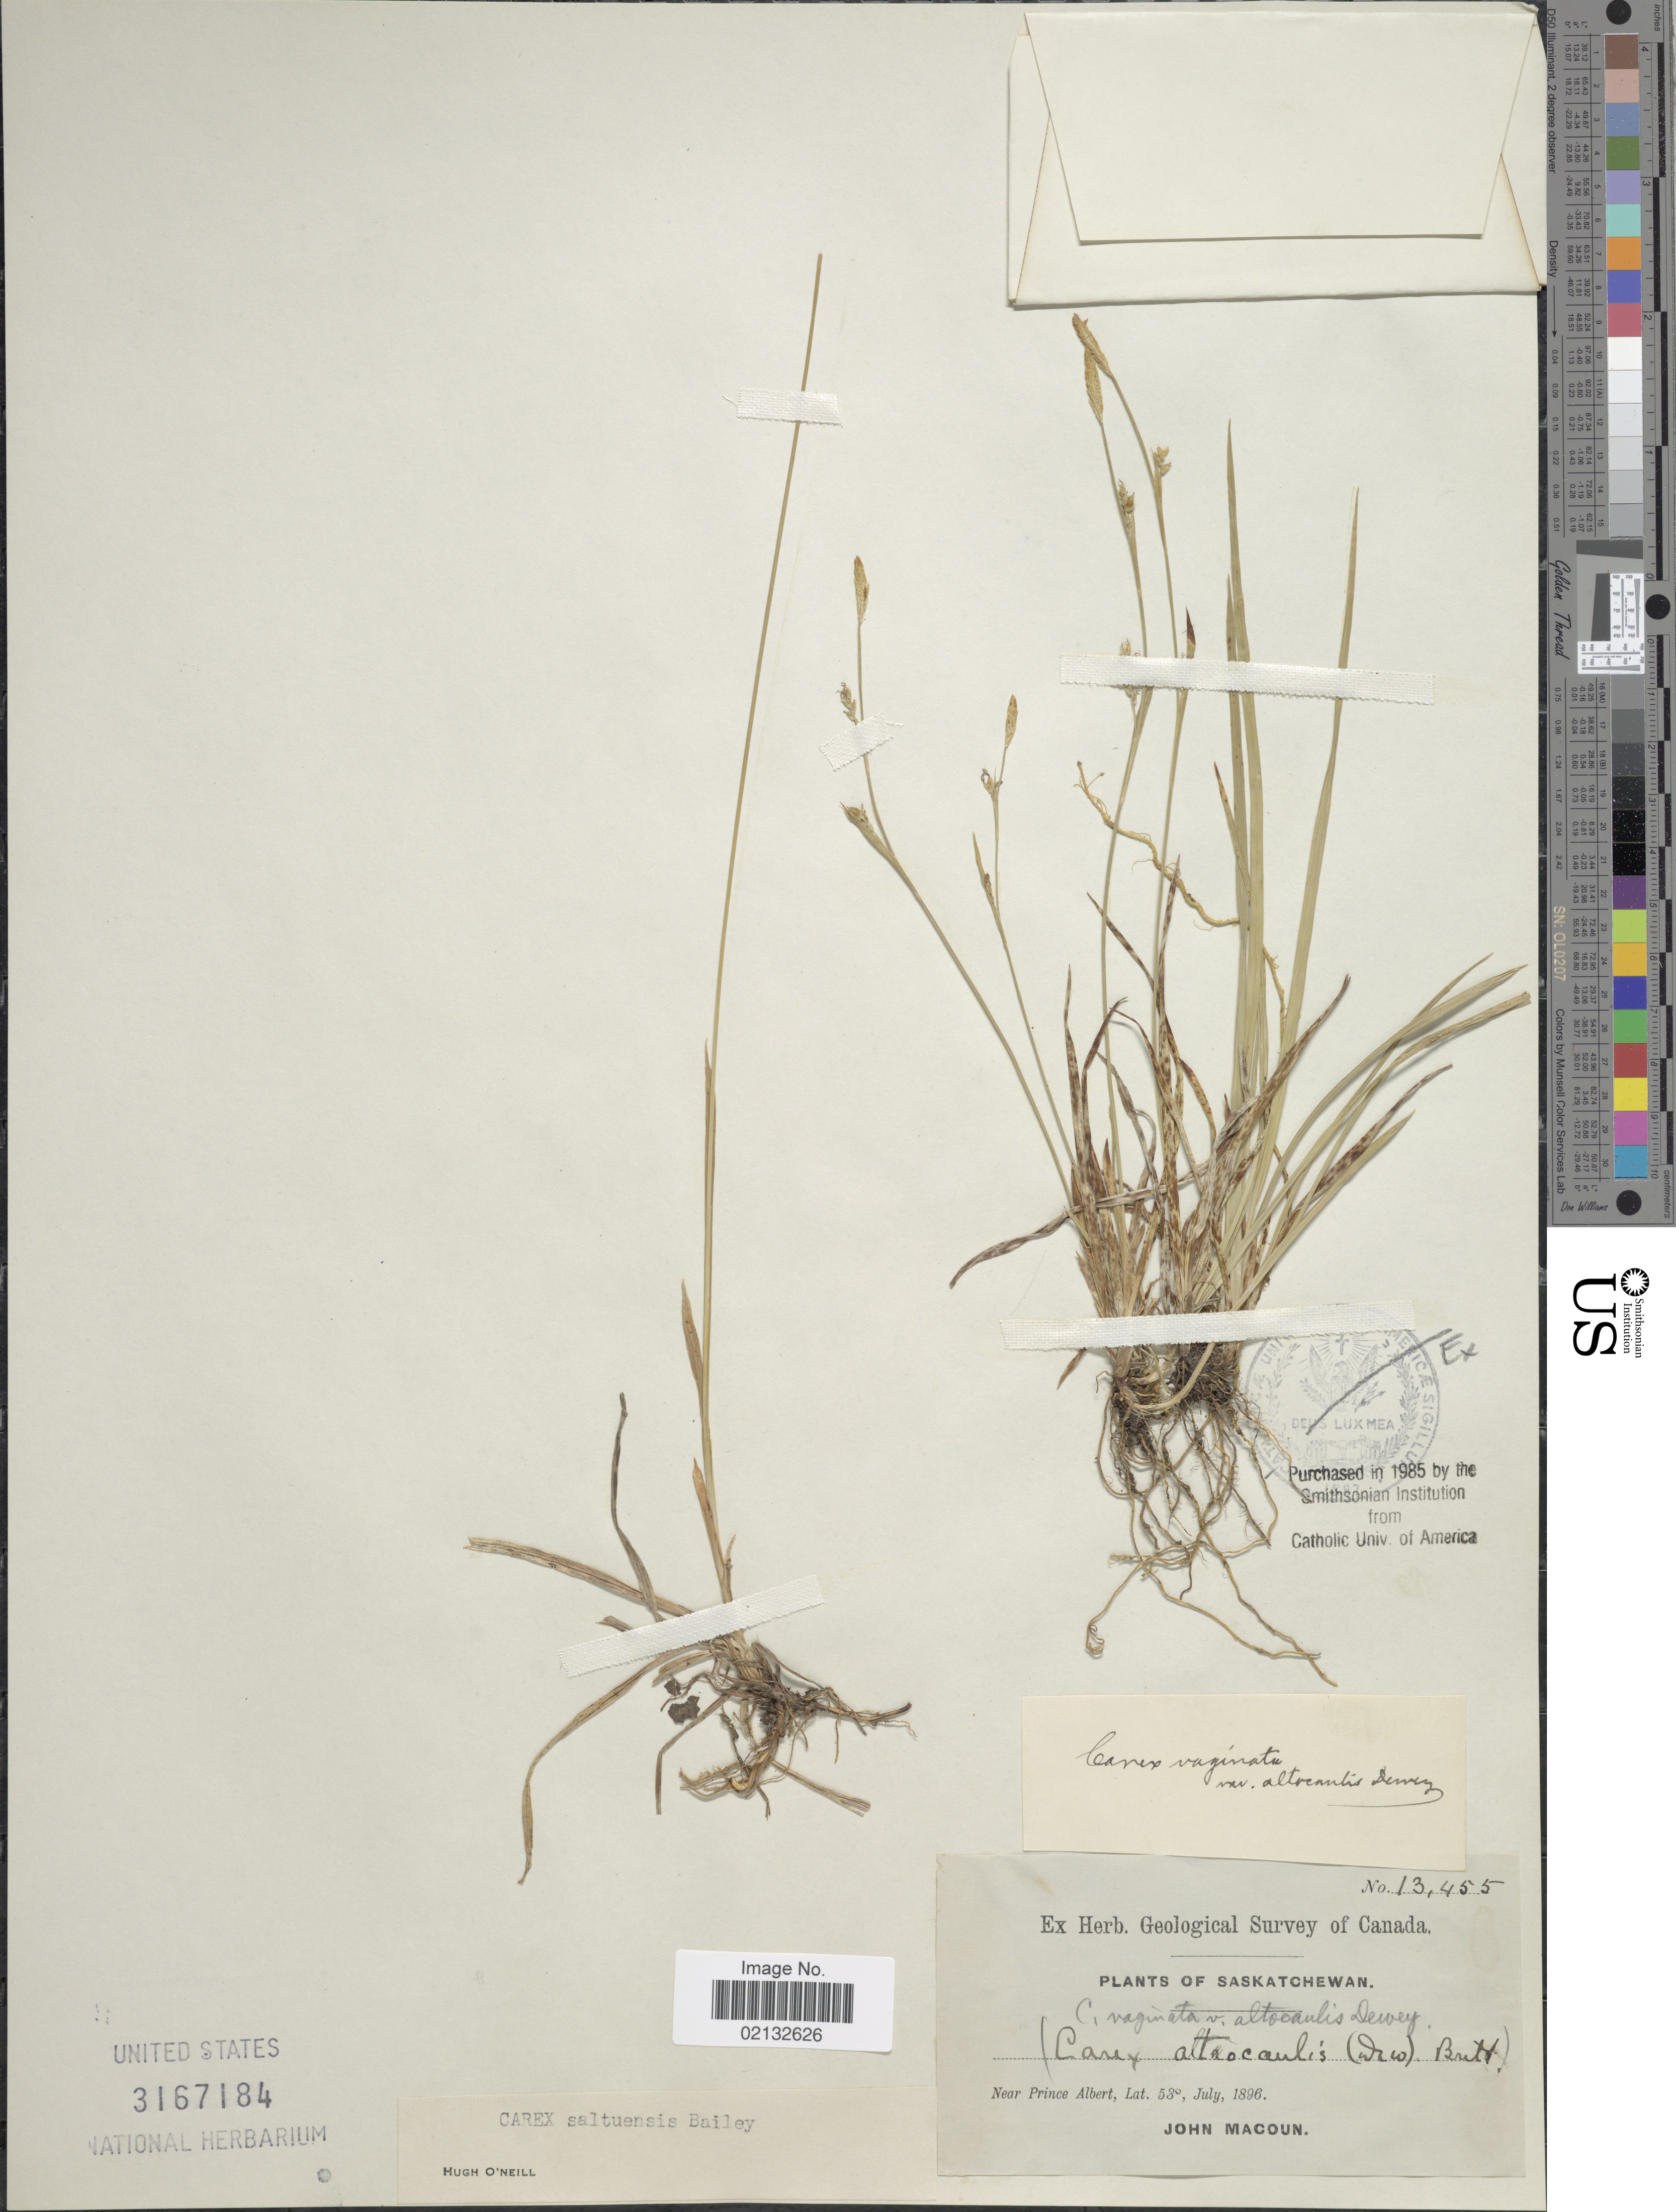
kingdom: Plantae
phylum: Tracheophyta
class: Liliopsida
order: Poales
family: Cyperaceae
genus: Carex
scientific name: Carex vaginata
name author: Tausch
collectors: J. Macoun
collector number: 13455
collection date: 1896-07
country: Canada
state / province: Saskatchewan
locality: Near Prince Albert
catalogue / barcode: US 3167184